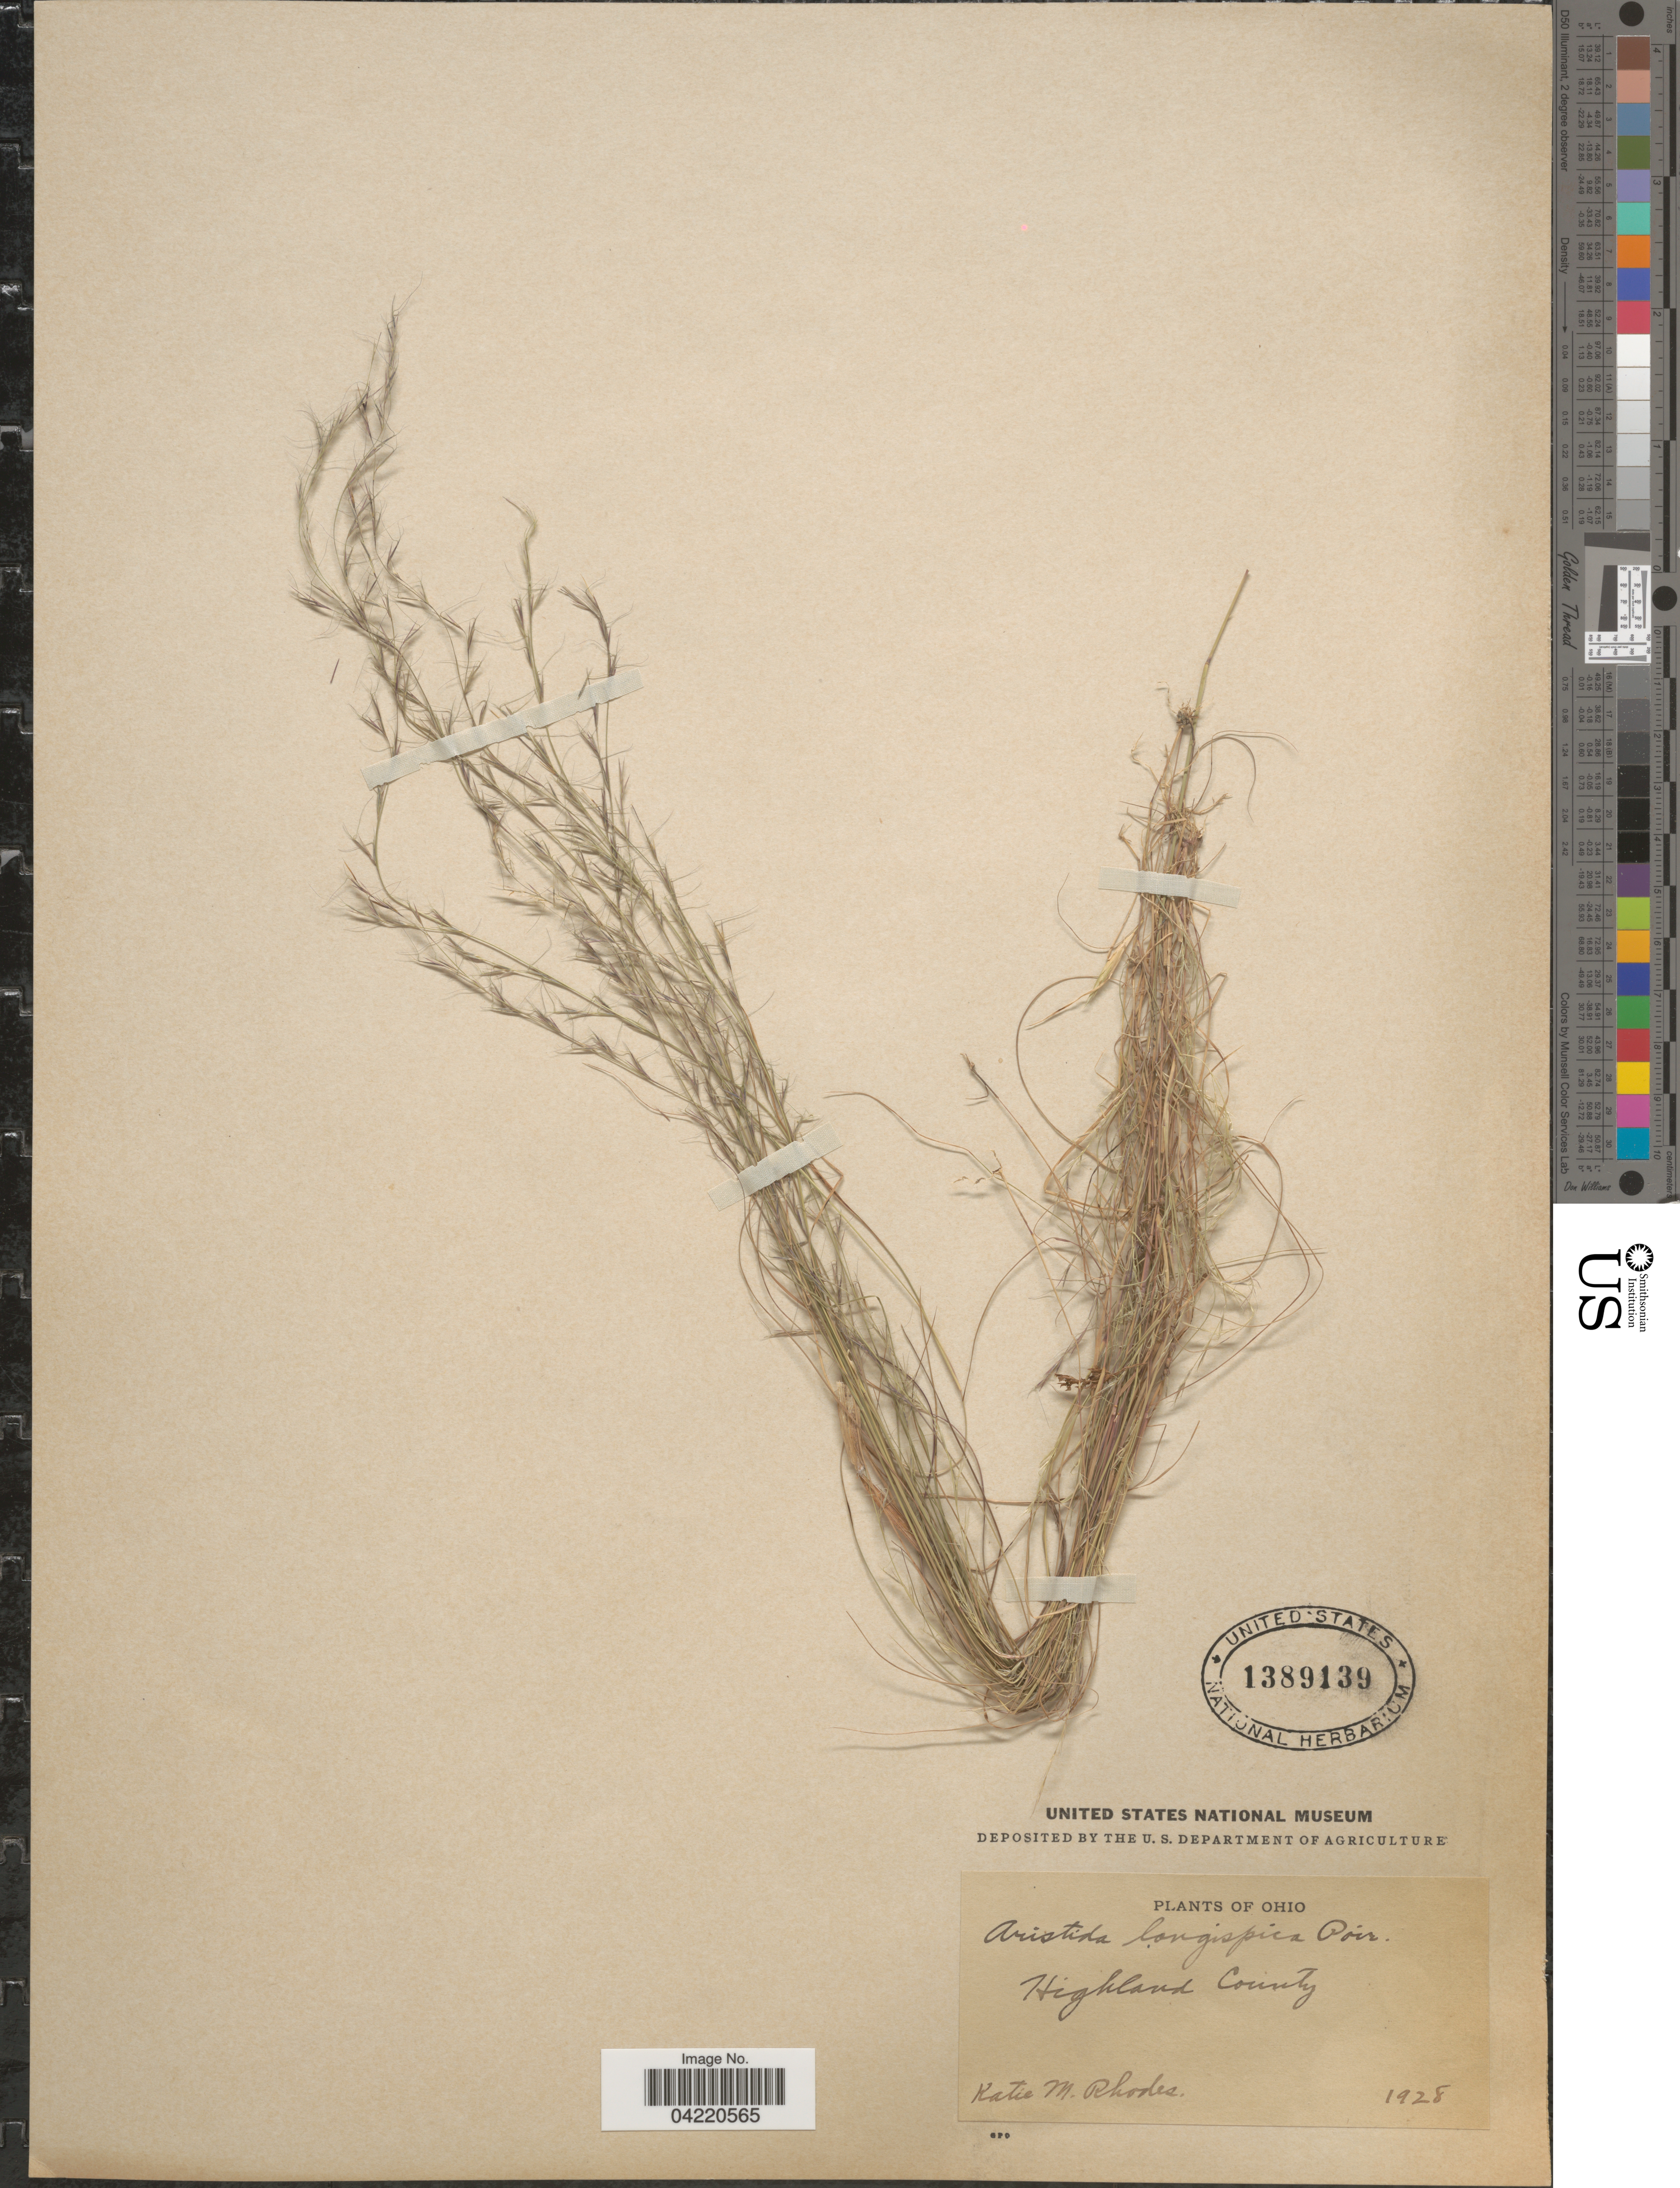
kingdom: Plantae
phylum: Tracheophyta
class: Liliopsida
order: Poales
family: Poaceae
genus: Aristida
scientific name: Aristida longespica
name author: Poir.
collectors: K. Rhodes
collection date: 1928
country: United States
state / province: Ohio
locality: Highland County.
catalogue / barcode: US 1389139